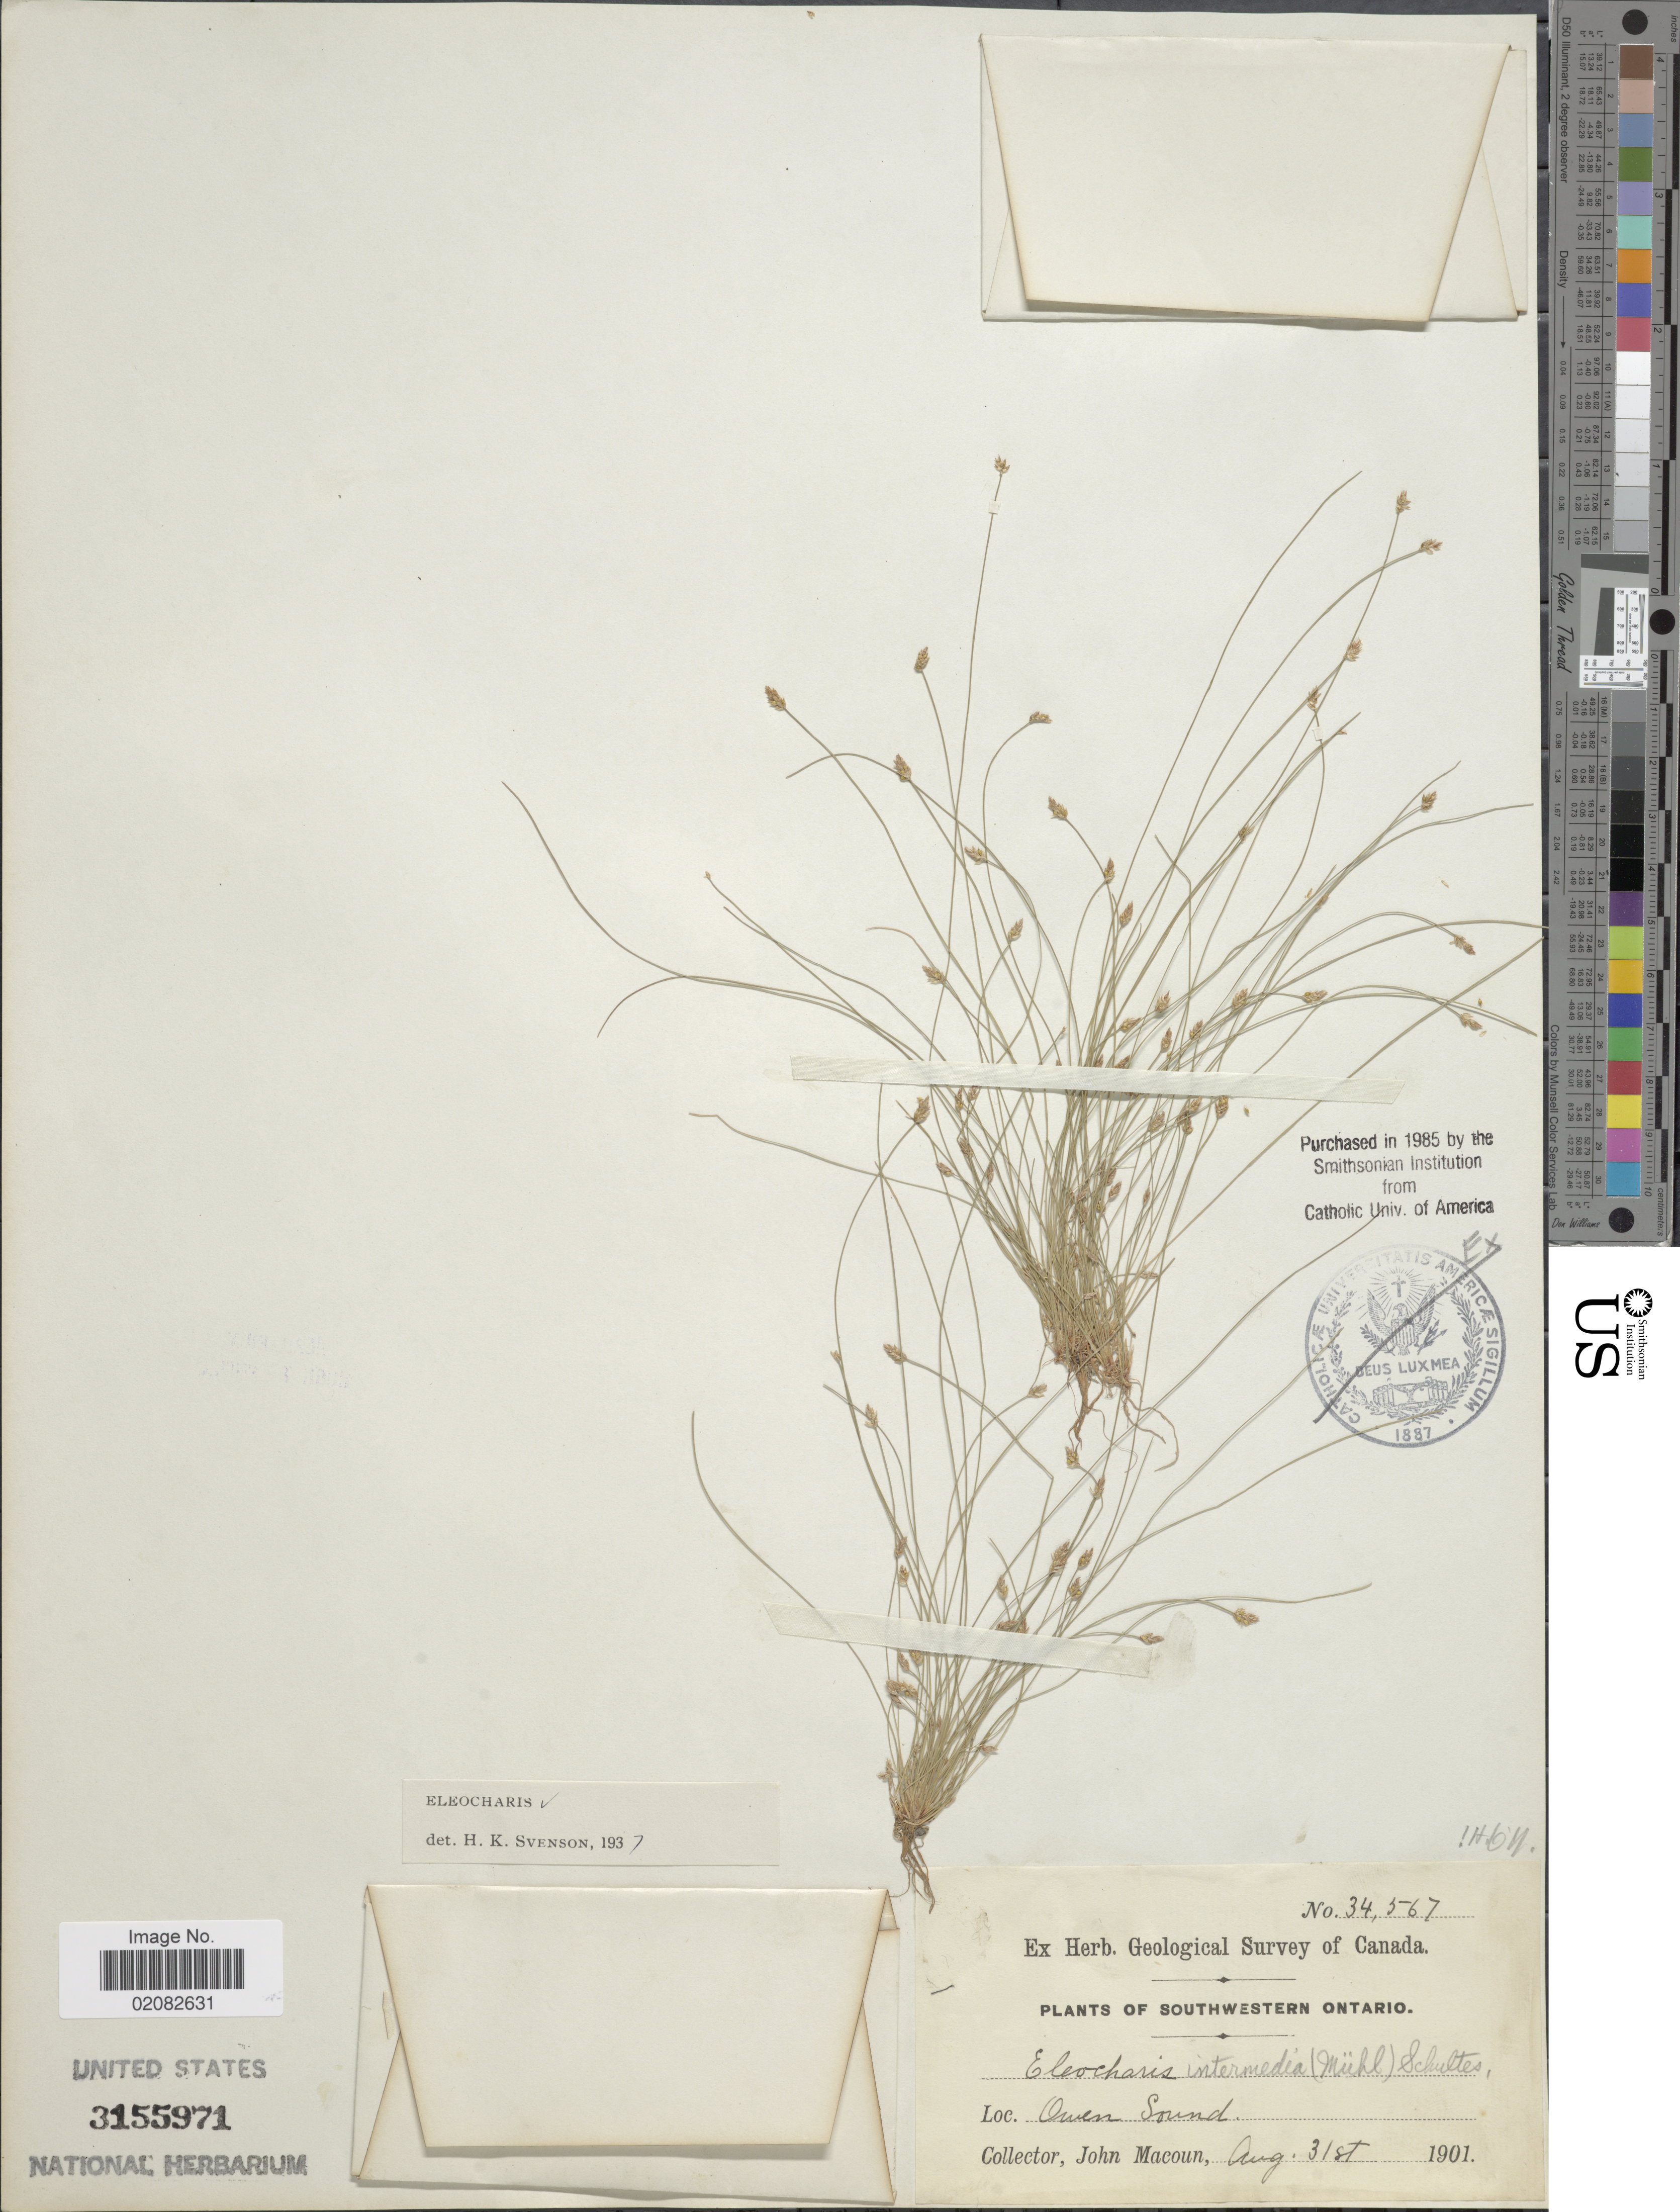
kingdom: Plantae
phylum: Tracheophyta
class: Liliopsida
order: Poales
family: Cyperaceae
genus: Eleocharis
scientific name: Eleocharis intermedia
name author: Schult.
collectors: J. Macoun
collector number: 34567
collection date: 1901-08-31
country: Canada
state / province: Ontario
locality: Southwestern Ontario, Owen Sound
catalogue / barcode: US 3155971